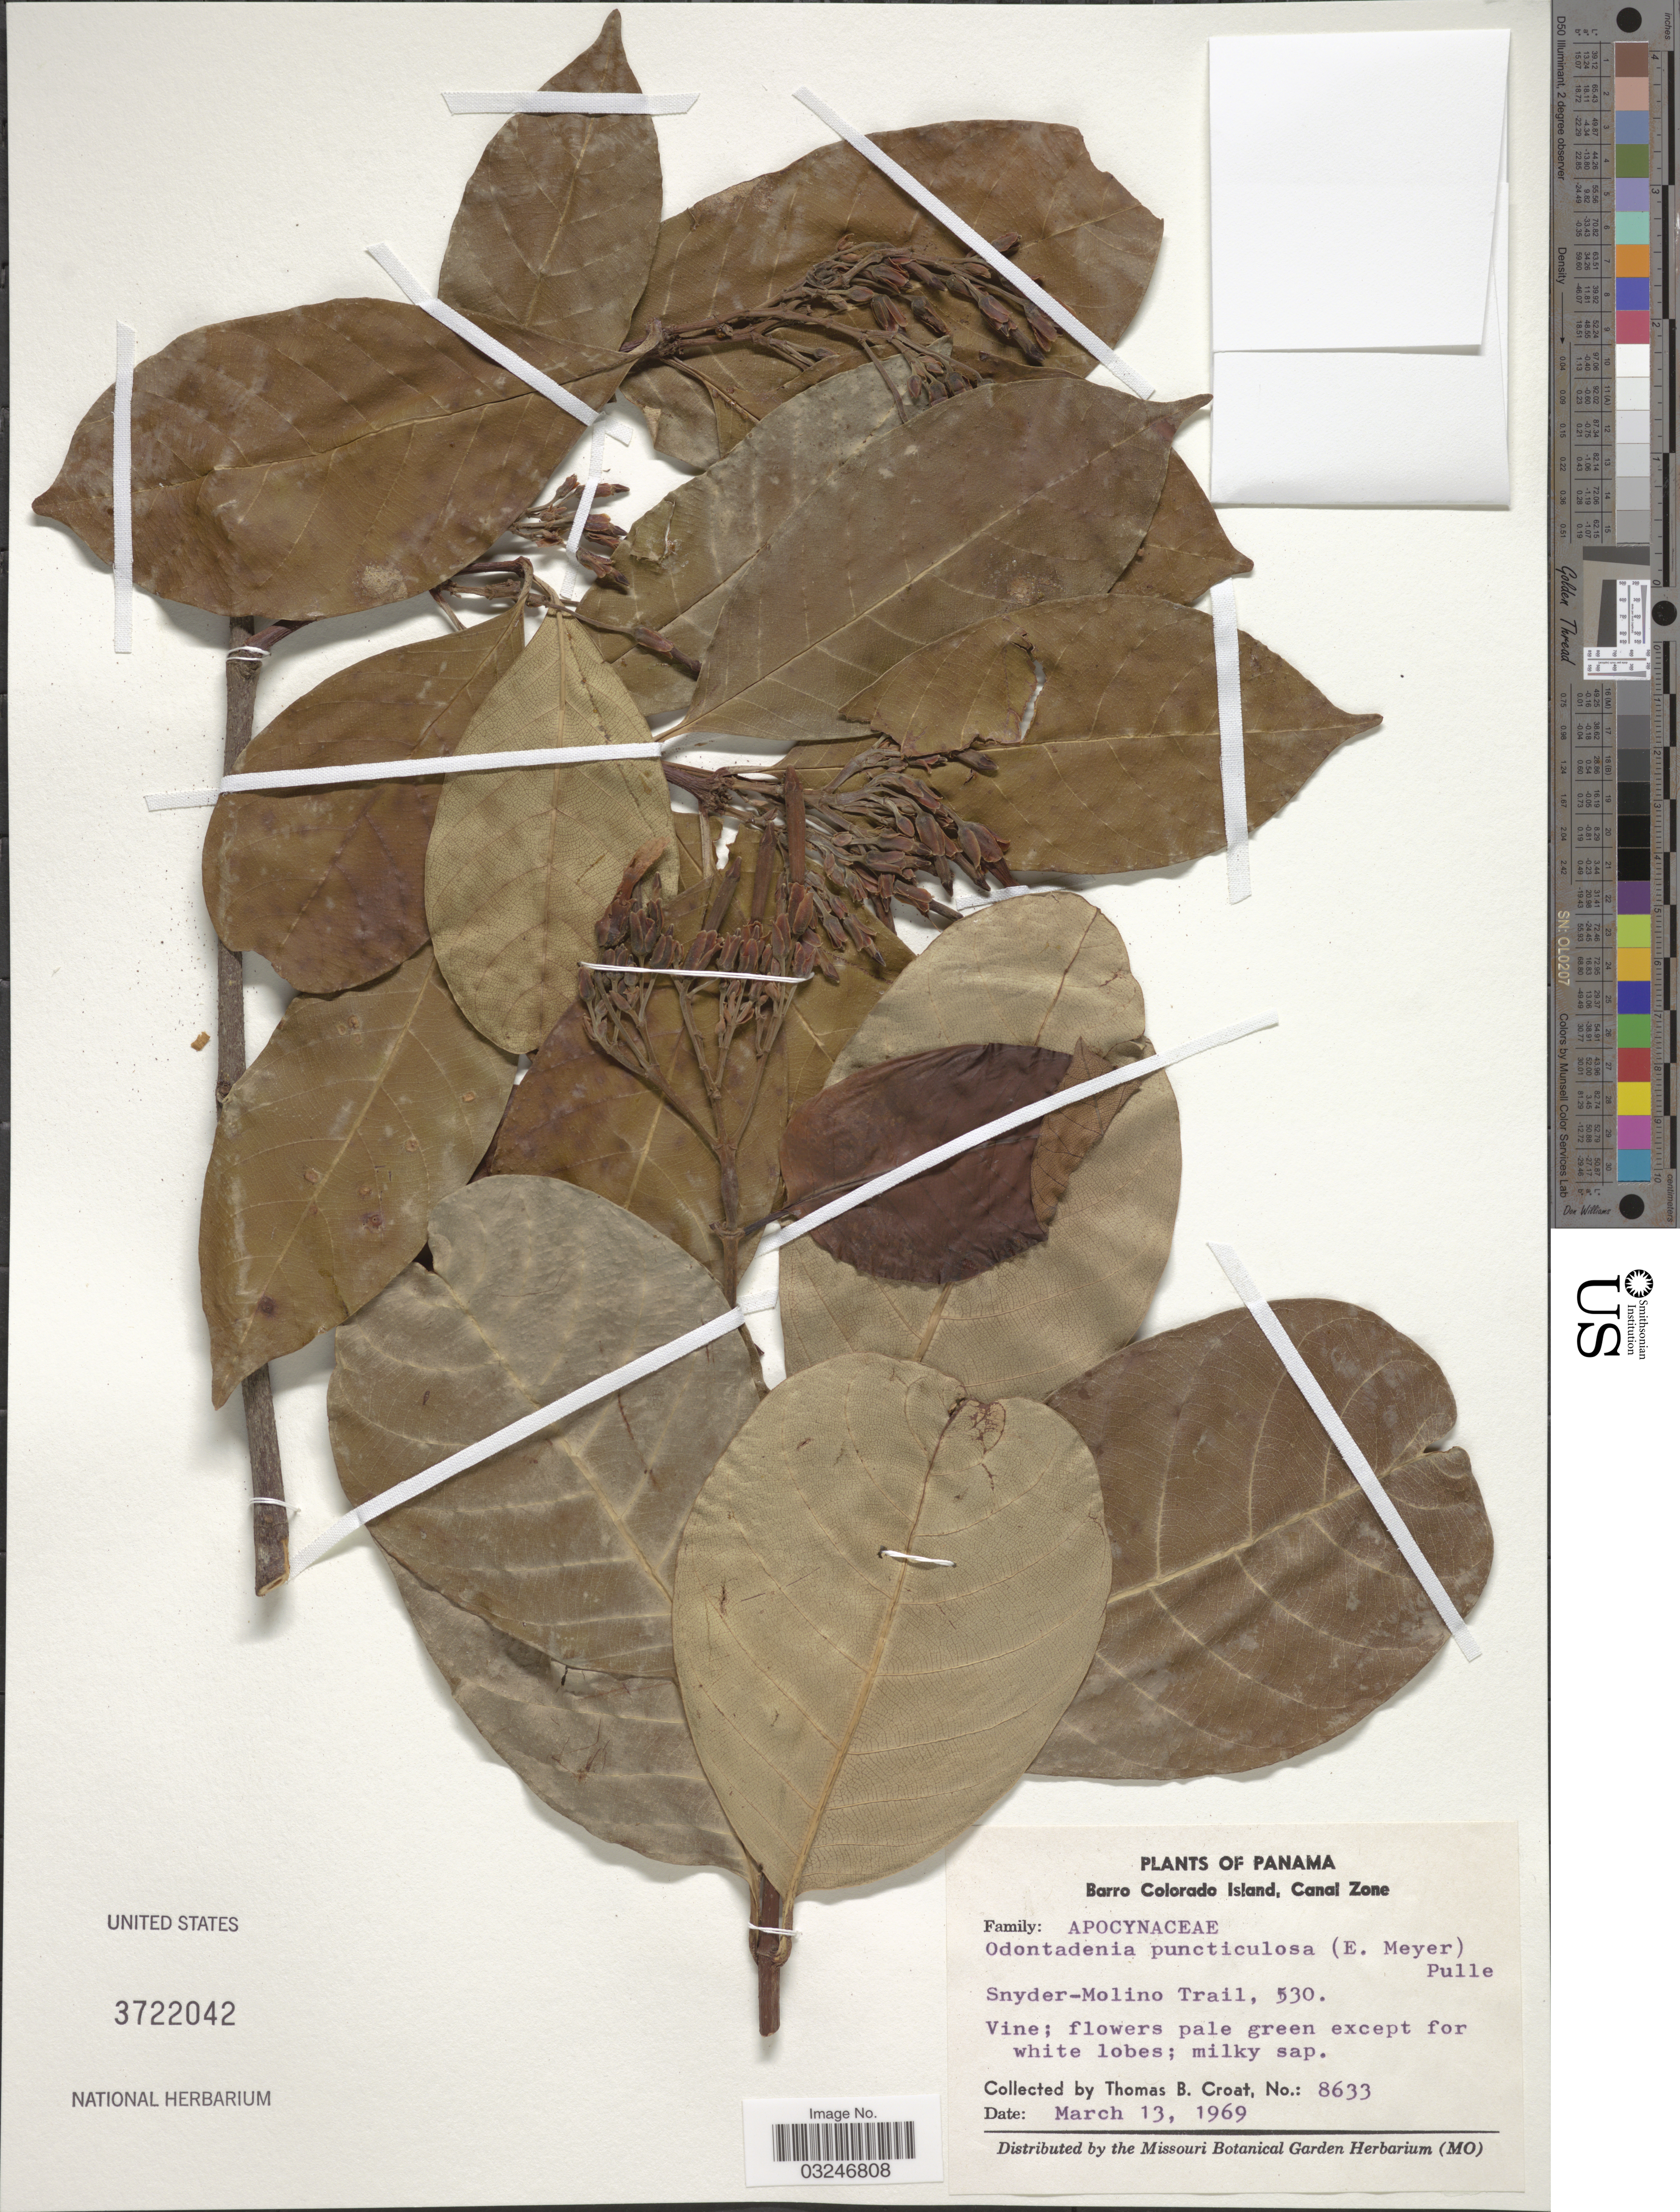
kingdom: Plantae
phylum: Tracheophyta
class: Magnoliopsida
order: Gentianales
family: Apocynaceae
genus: Odontadenia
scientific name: Odontadenia puncticulosa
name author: (Rich.) Pulle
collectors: T. B. Croat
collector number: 8633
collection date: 1969-03-13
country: Panama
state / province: Panamá Oeste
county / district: Canal Zone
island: Barro Colorado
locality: Barro Colorado Island, Canal Zone. Snyder-Molino Trail.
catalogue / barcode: US 3722042